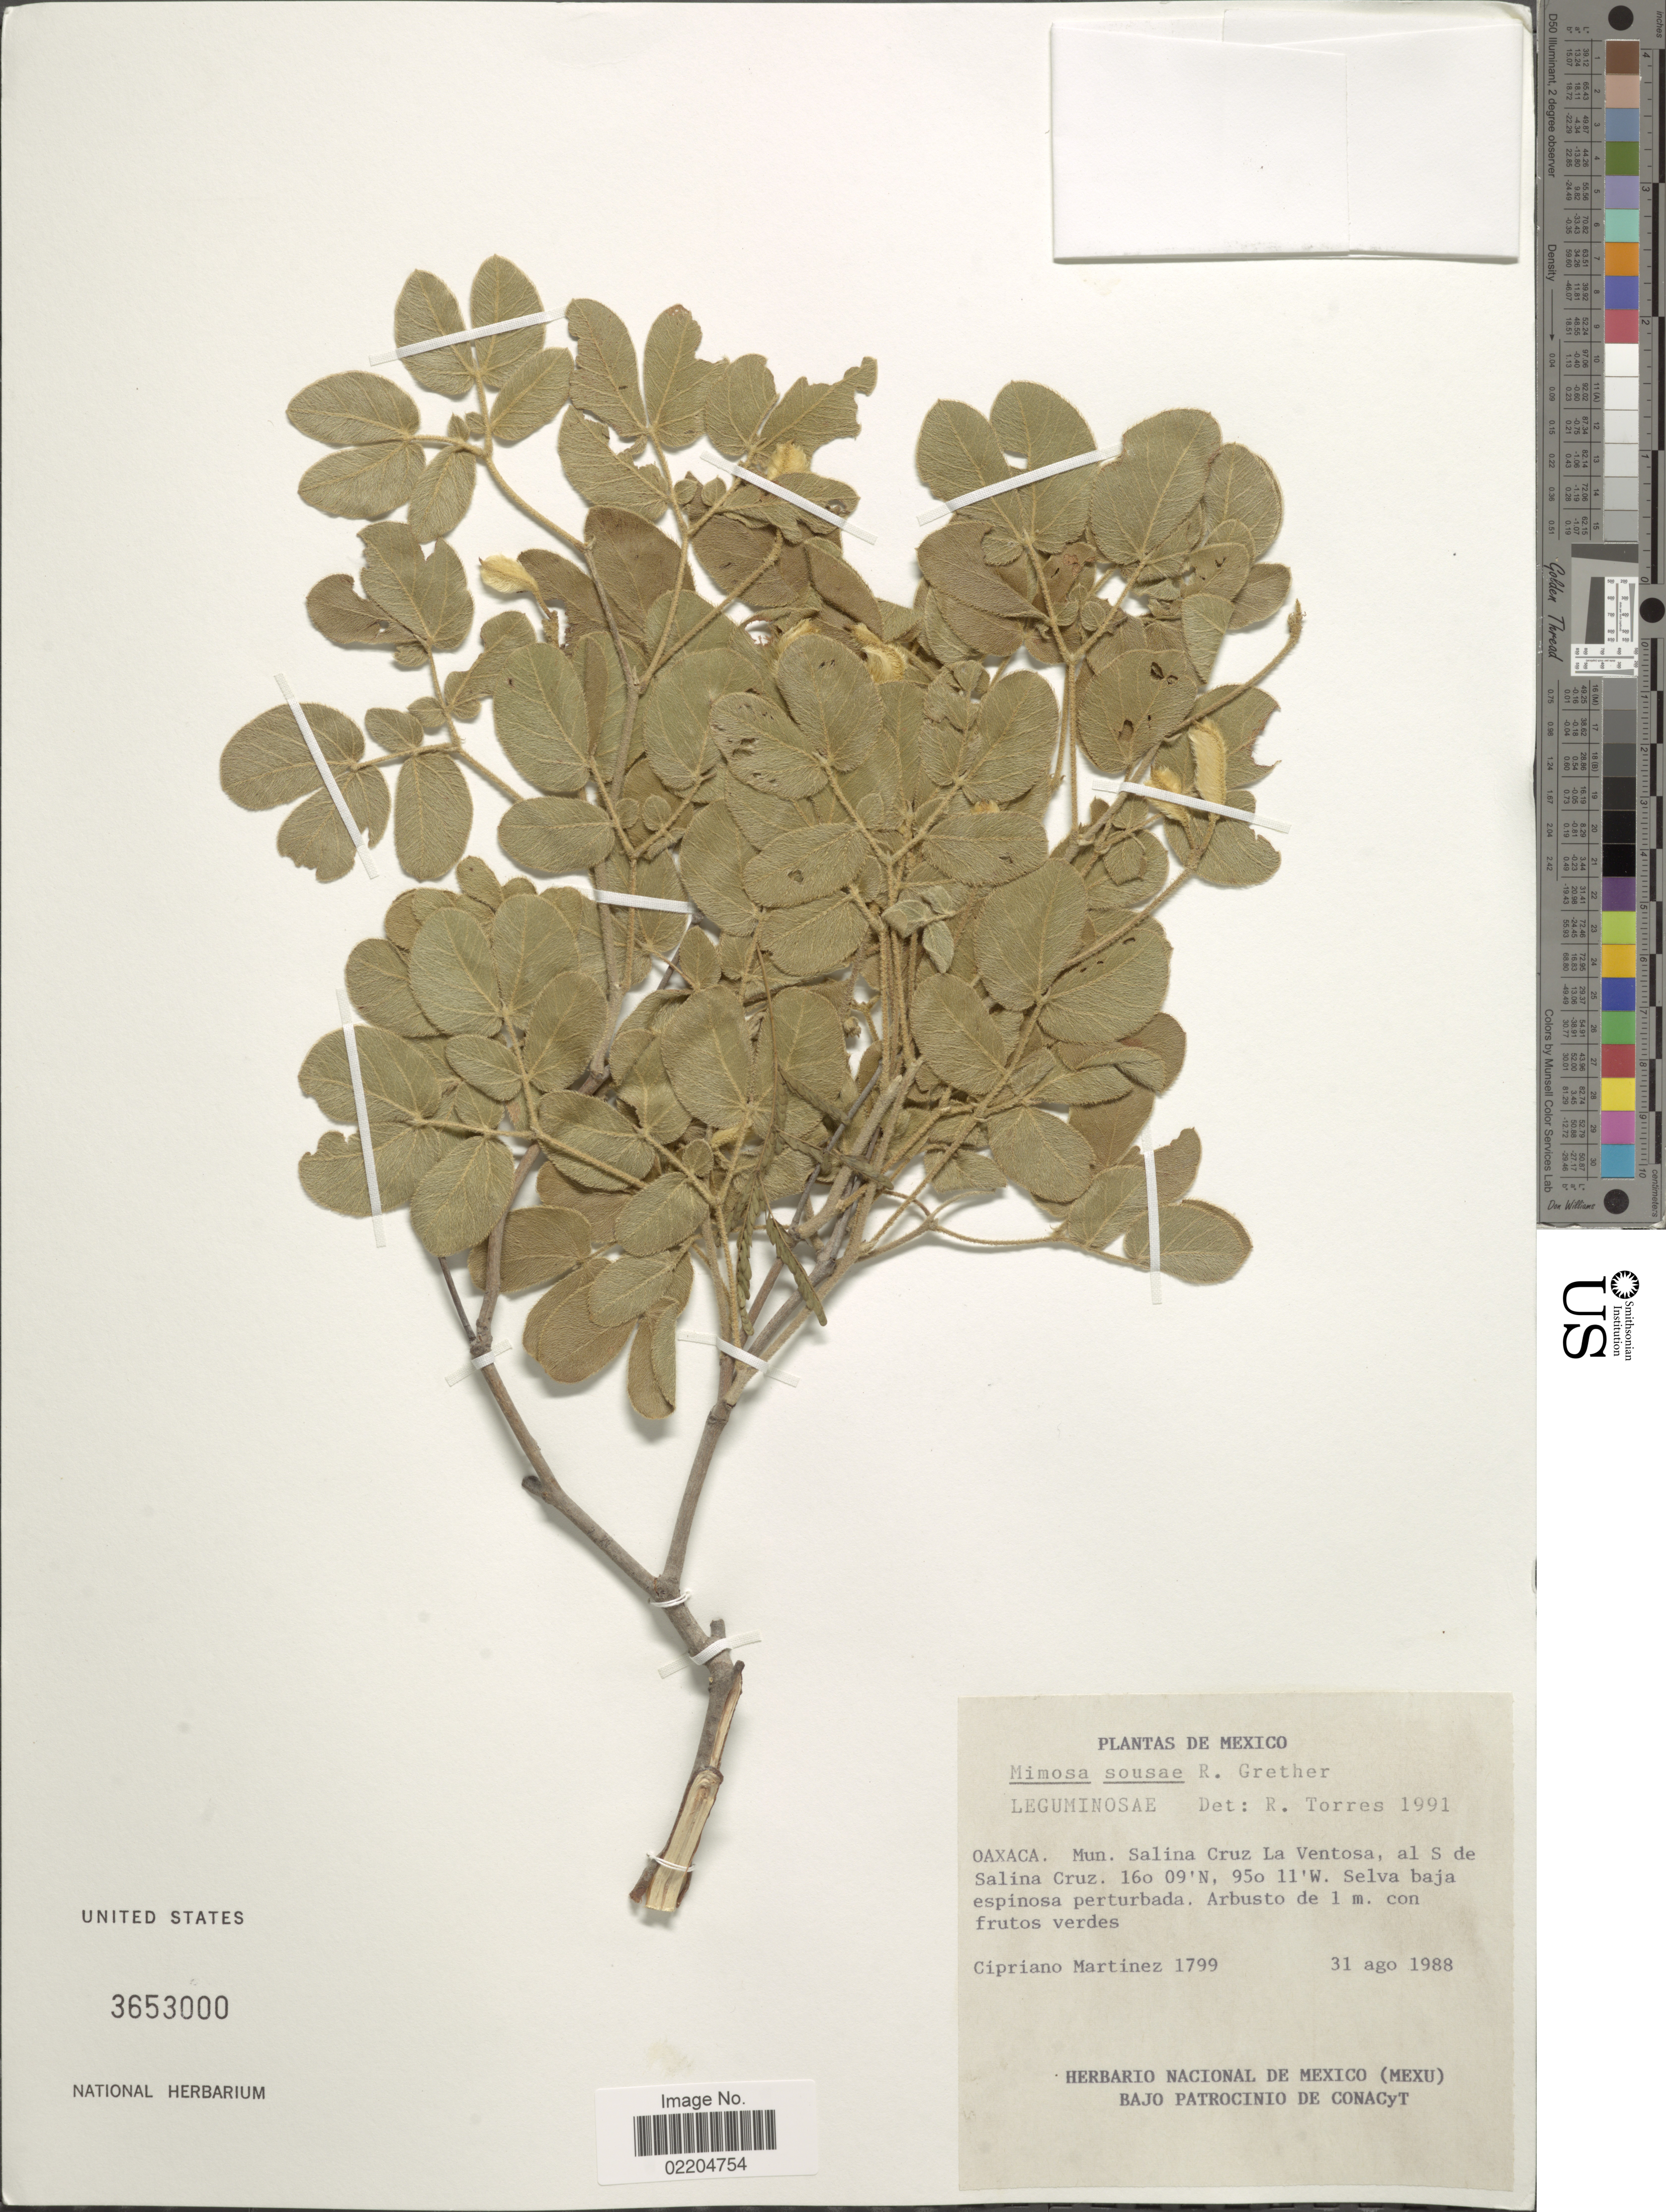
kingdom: Plantae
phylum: Tracheophyta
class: Magnoliopsida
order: Fabales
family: Fabaceae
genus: Mimosa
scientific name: Mimosa sousae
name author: R. Grether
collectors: C. Martínez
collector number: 1799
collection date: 1988-08-31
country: Mexico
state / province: Oaxaca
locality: Oaxaca. Mun. Salina Cruz La Ventosa, al S de Salina Cruz.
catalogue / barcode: US 3653000